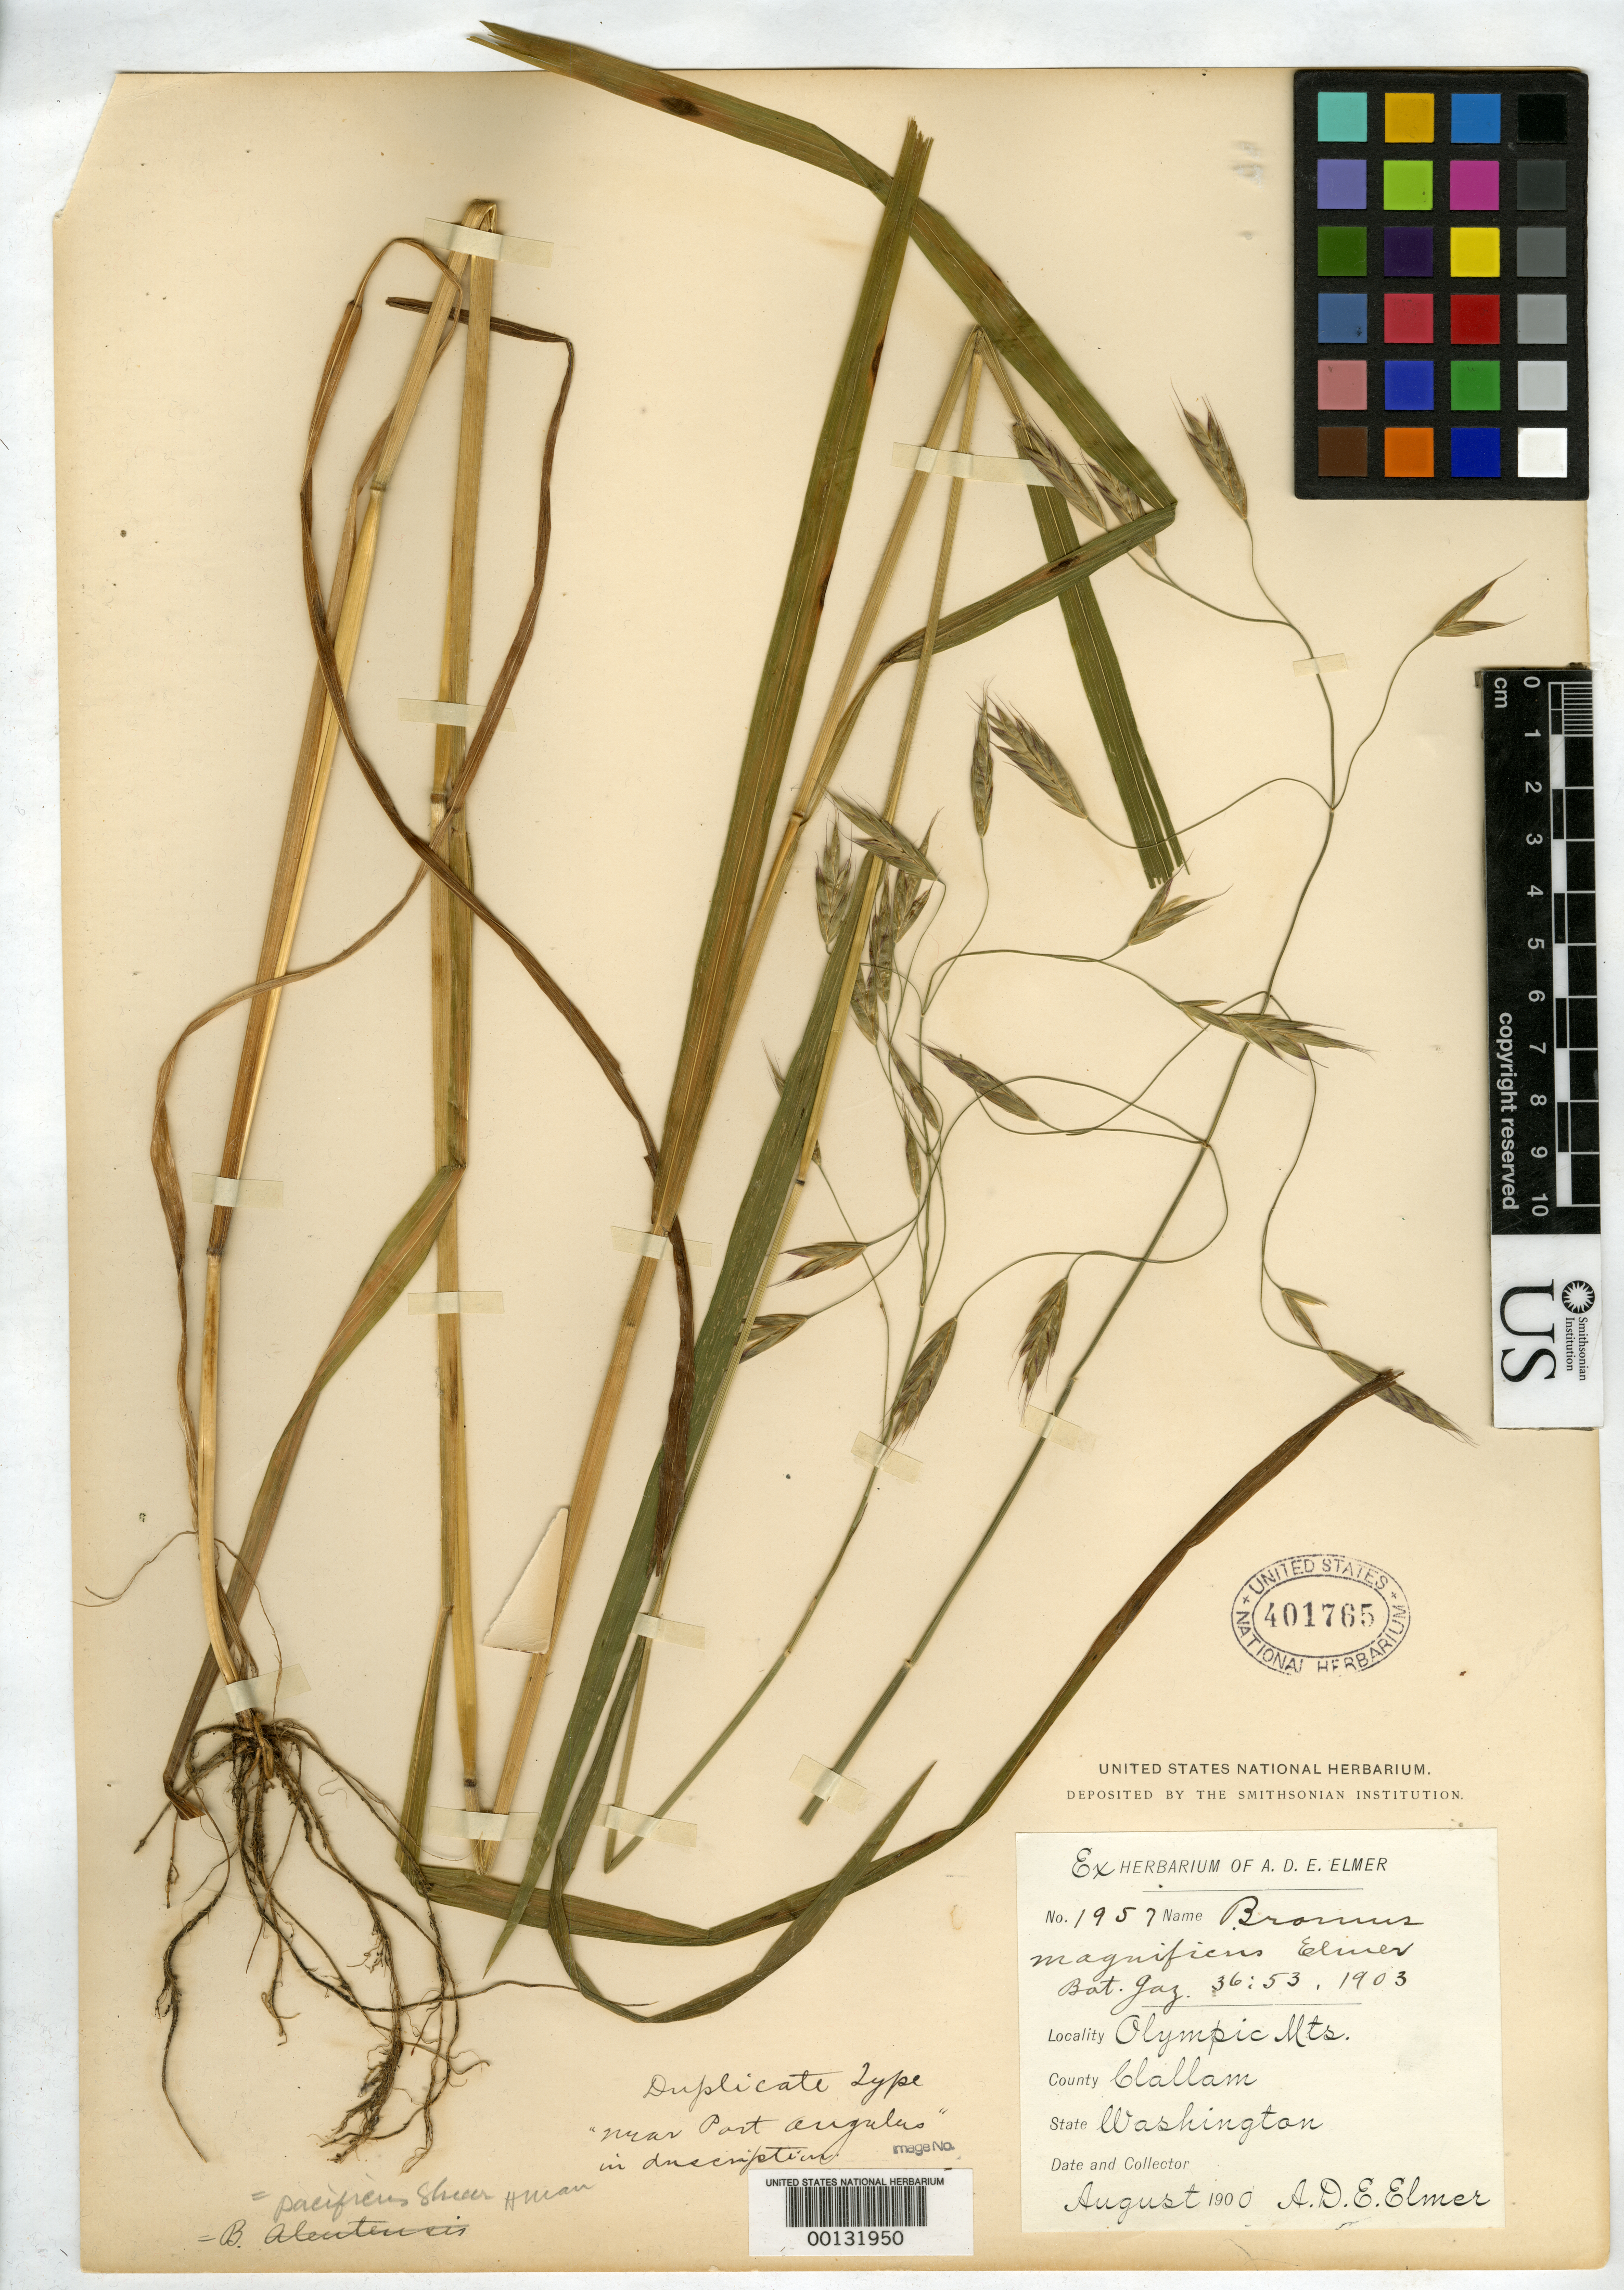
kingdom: Plantae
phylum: Tracheophyta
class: Liliopsida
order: Poales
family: Poaceae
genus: Bromus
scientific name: Bromus magnificus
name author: Elmer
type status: Isotype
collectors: A. D. E. Elmer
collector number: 1957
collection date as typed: Aug 1900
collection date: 1900-08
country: United States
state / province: Washington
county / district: Clallam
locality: Olympic Mts. near Port Angeles.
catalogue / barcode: US 401765